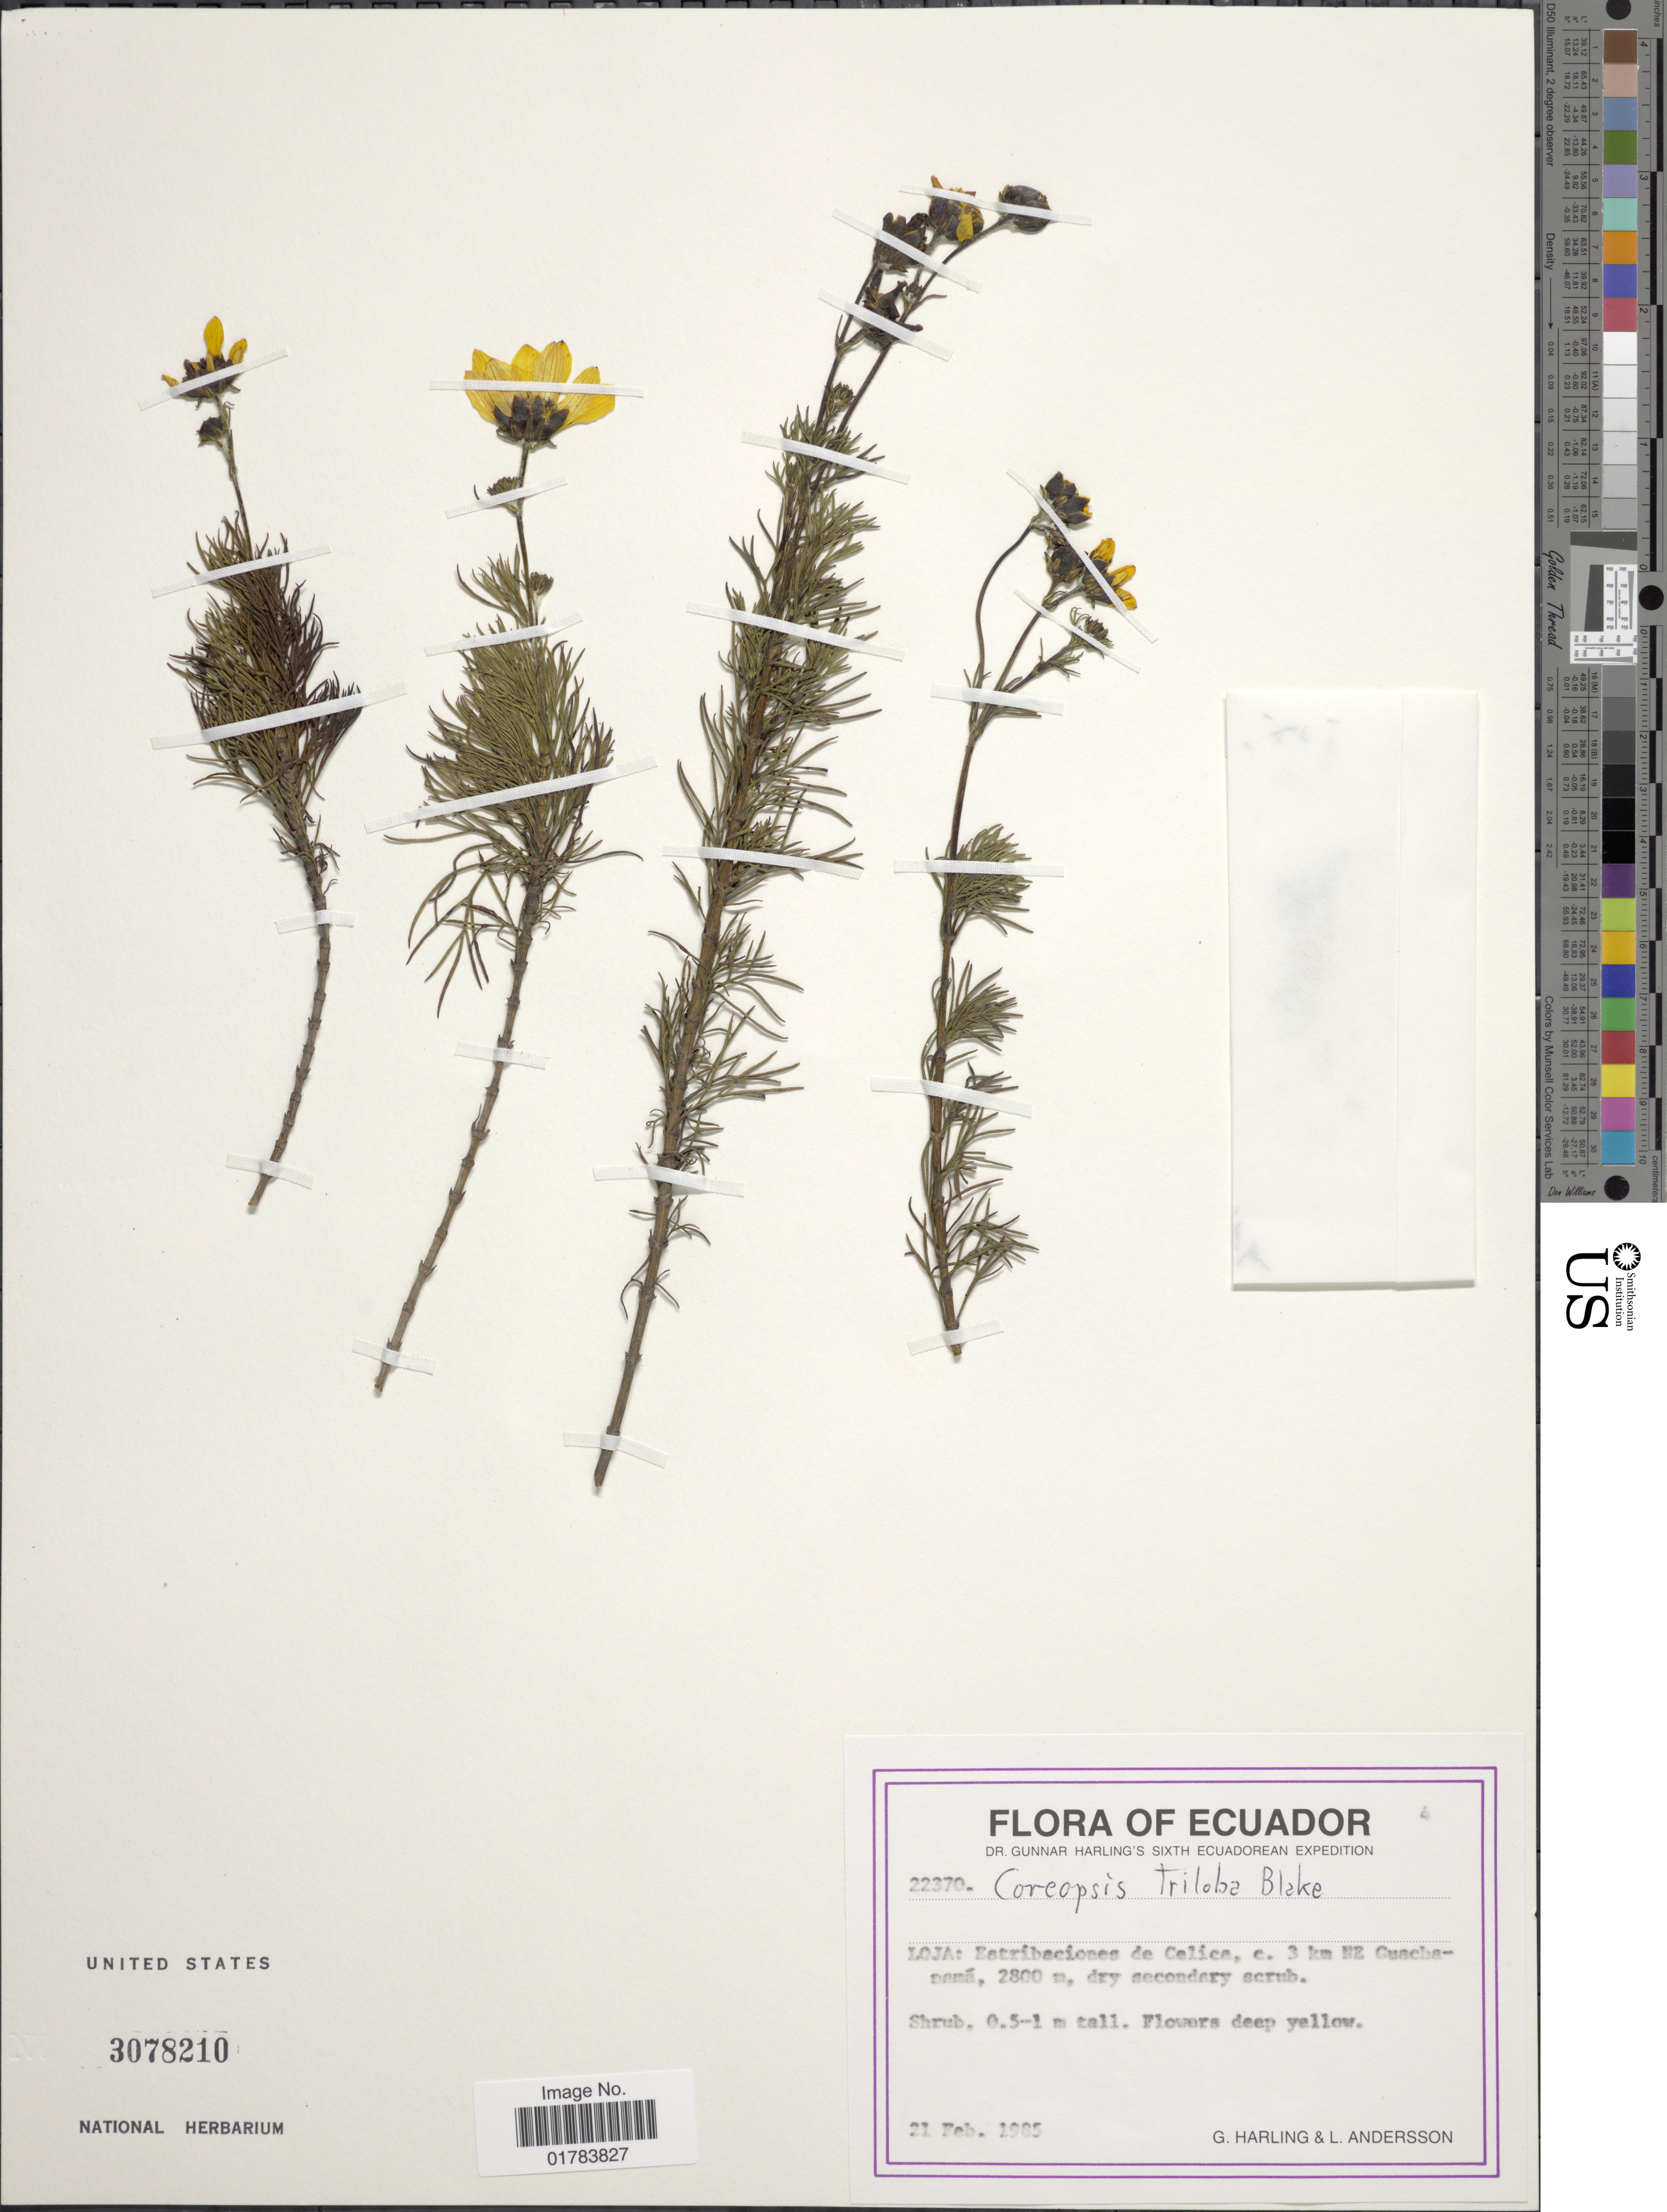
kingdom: Plantae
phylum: Tracheophyta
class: Magnoliopsida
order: Asterales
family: Asteraceae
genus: Coreopsis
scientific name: Coreopsis capillacea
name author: Kunth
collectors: G. Harling & L. Andersson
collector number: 22370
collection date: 1985-02-21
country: Ecuador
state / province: Loja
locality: Estribaciones de Celica, c. 3 km NE Cuachanama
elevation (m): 2800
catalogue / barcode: US 3078210